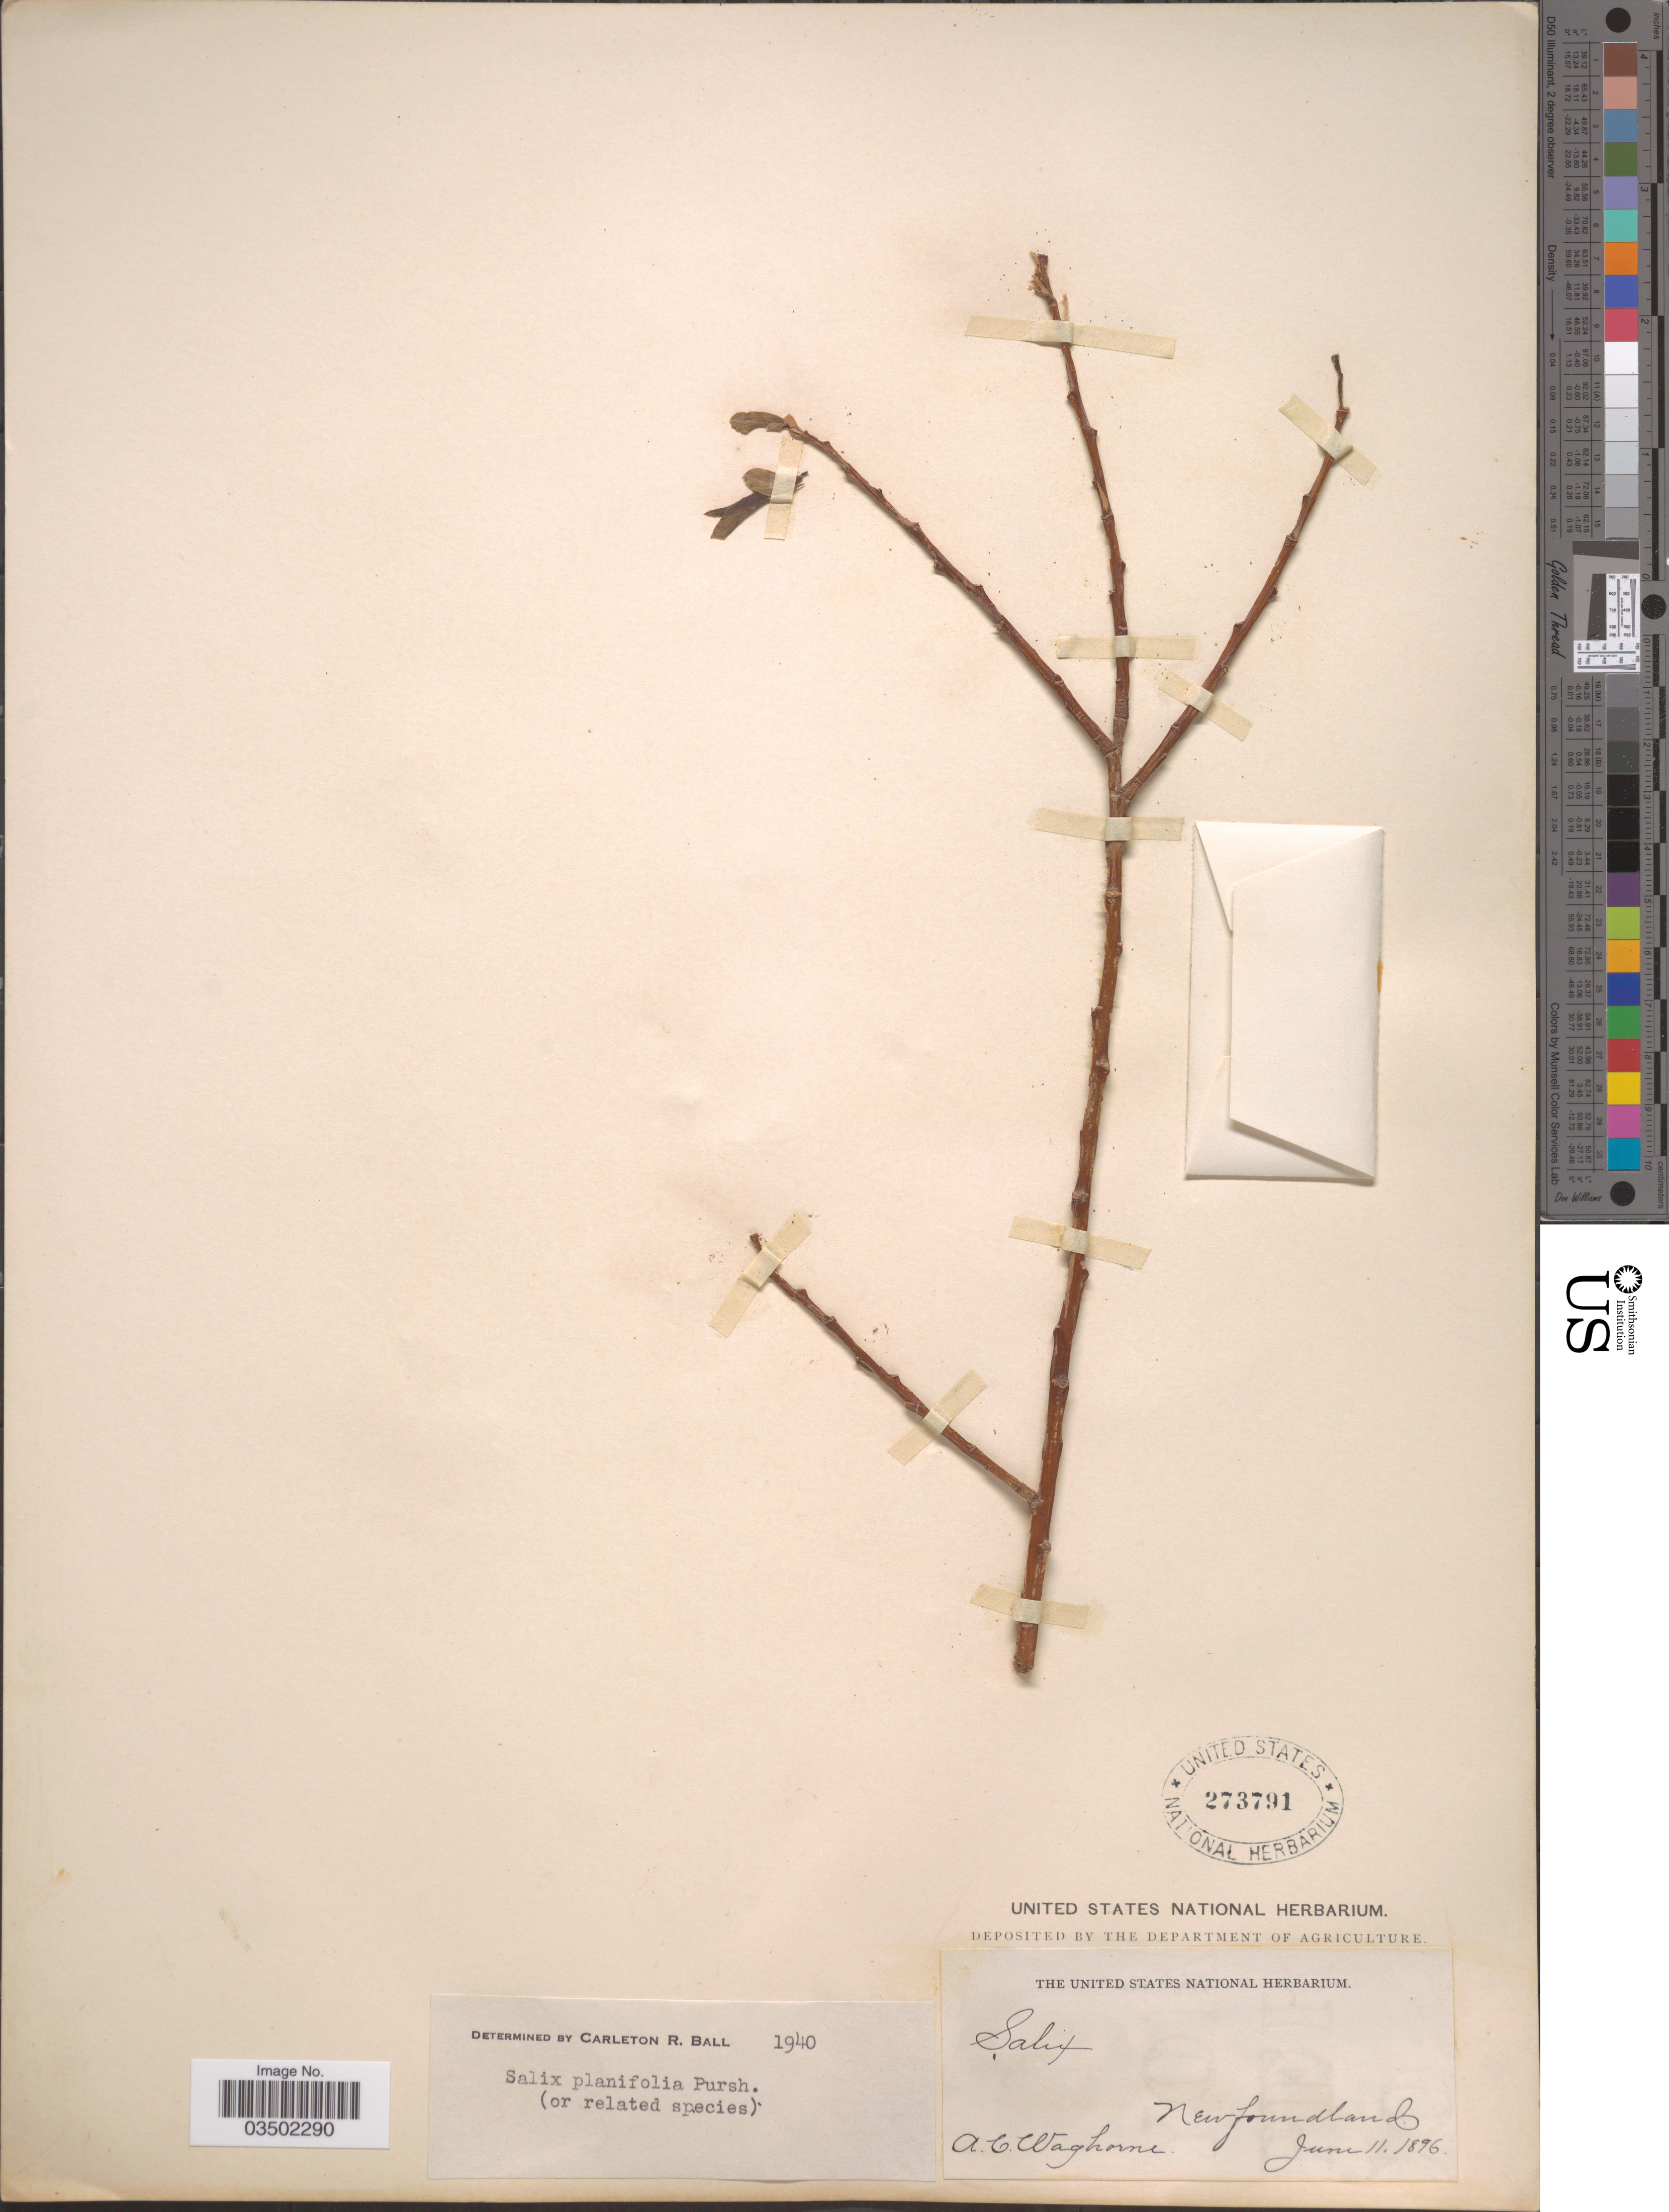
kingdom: Plantae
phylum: Tracheophyta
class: Magnoliopsida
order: Malpighiales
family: Salicaceae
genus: Salix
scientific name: Salix planifolia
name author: Pursh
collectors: A. Waghorne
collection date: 1896-06-11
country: Canada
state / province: Newfoundland and Labrador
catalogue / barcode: US 273791